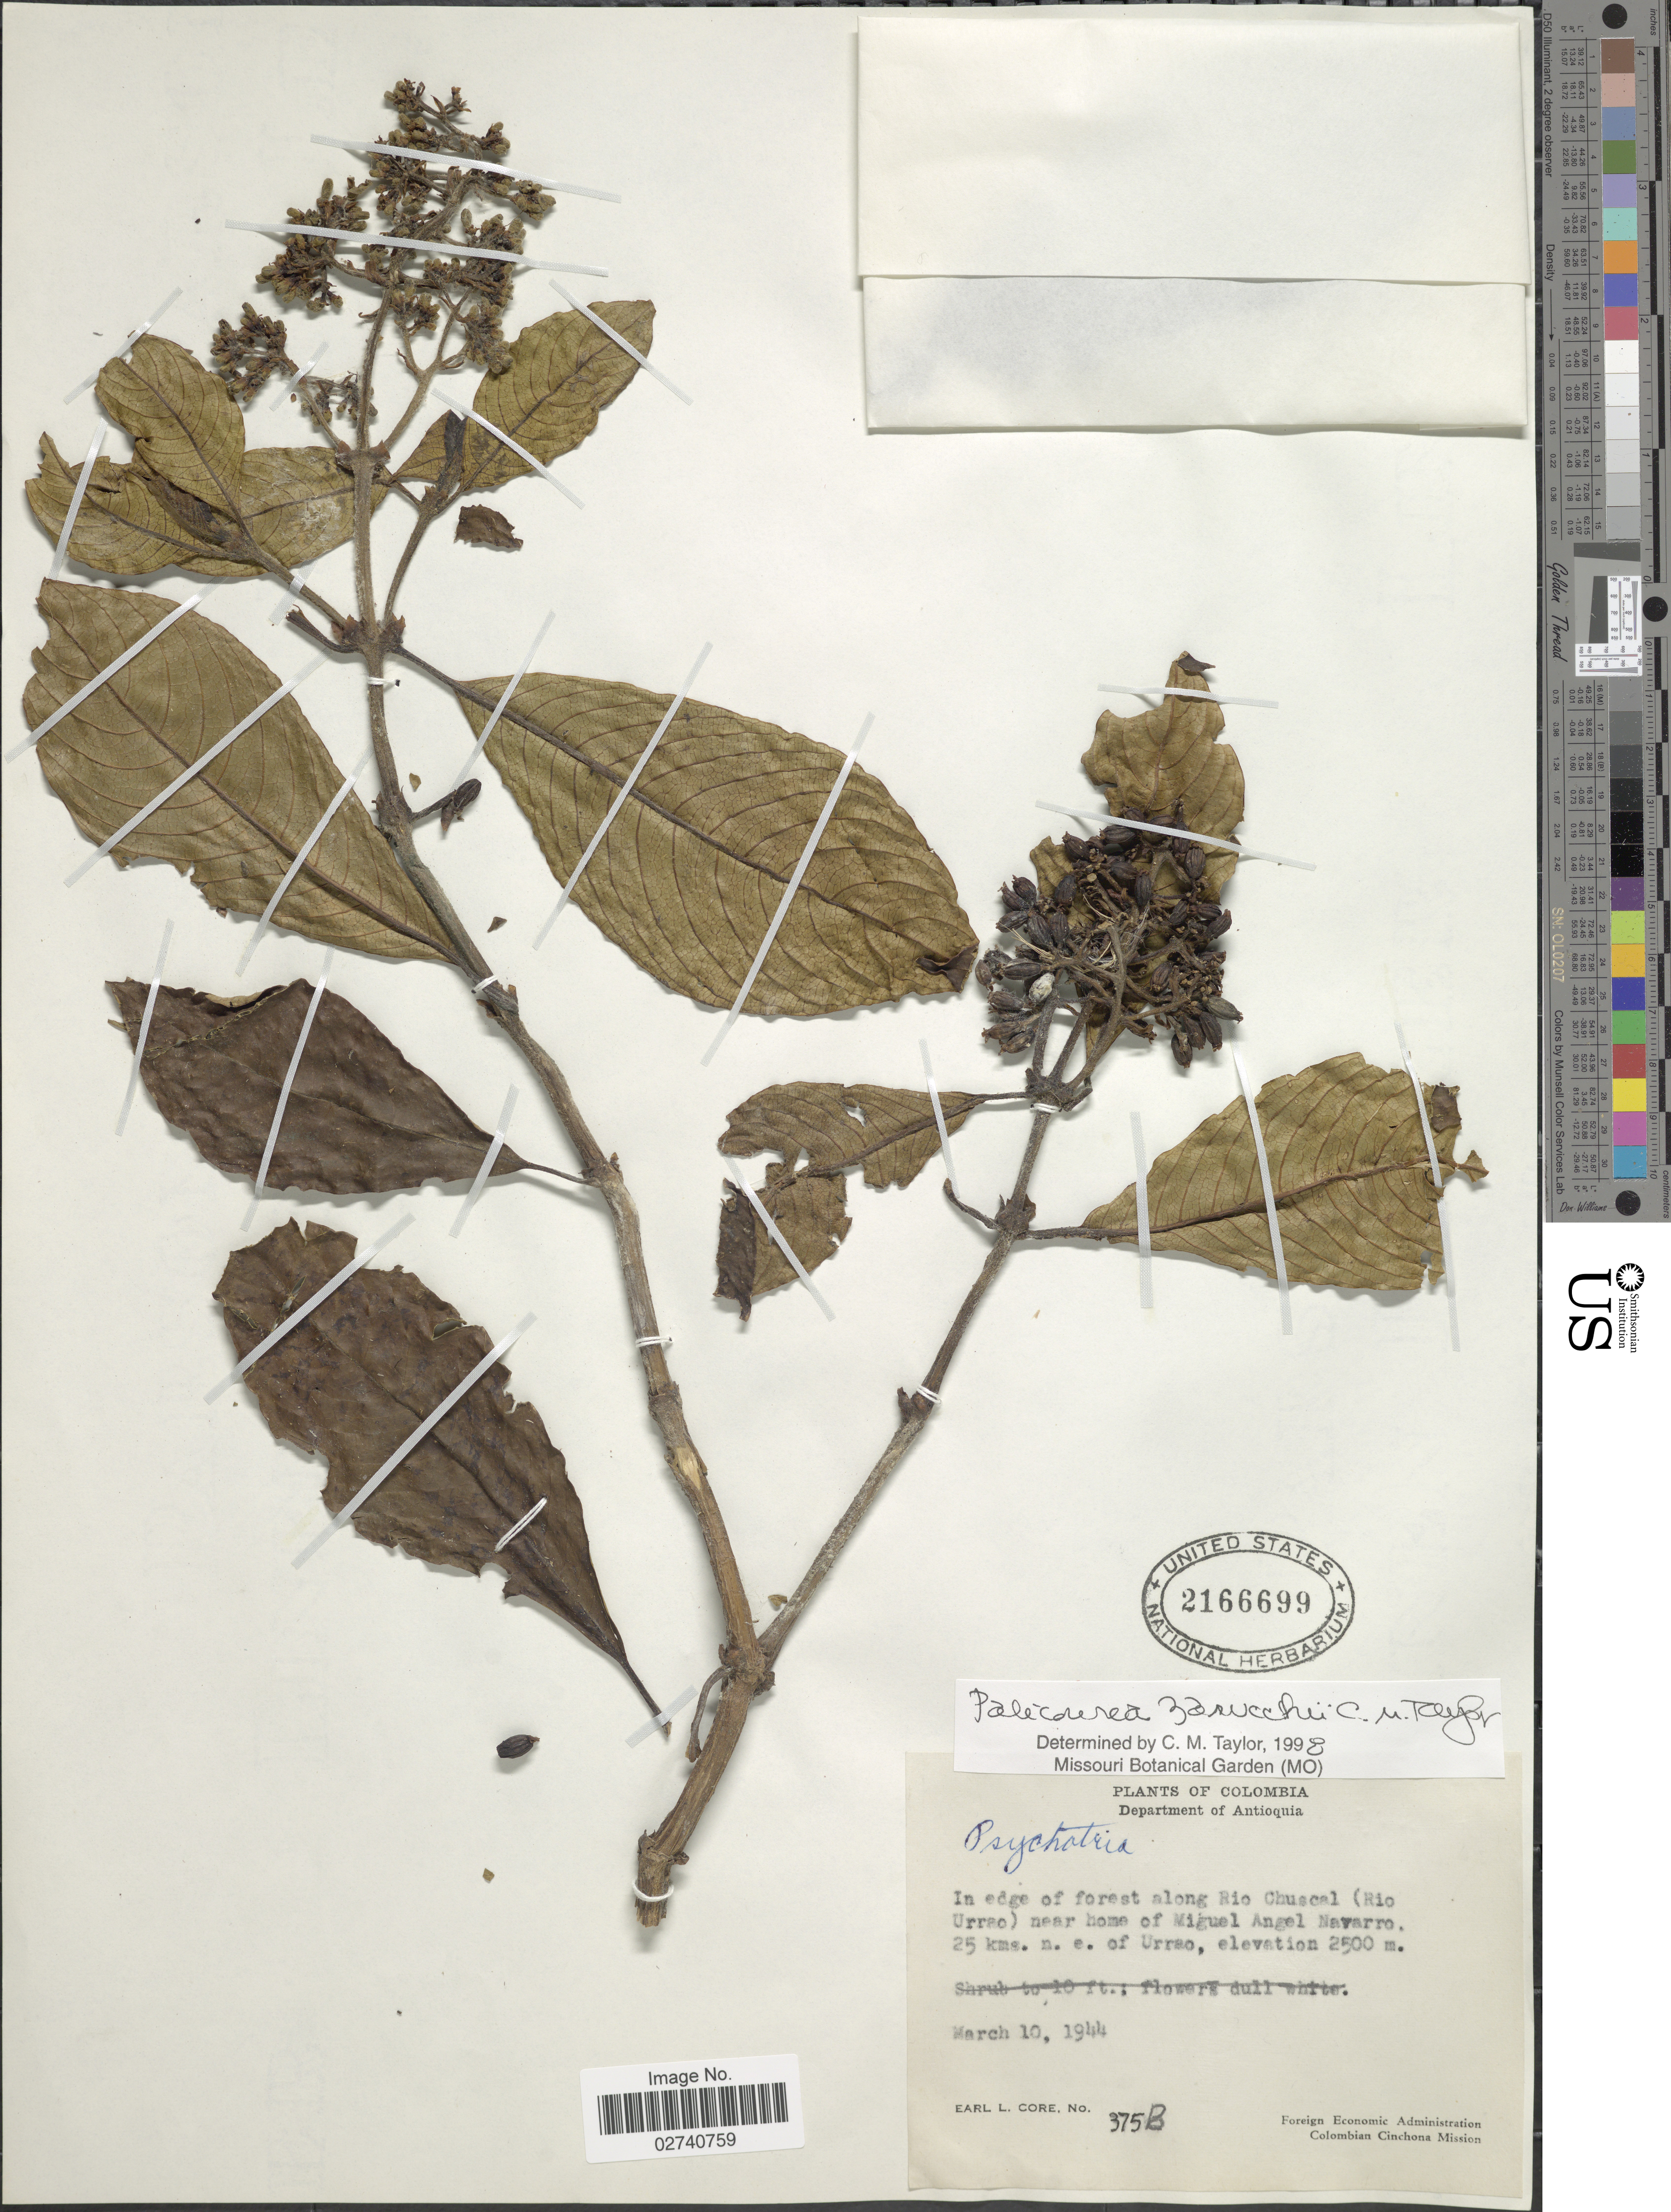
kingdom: Plantae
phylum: Tracheophyta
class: Magnoliopsida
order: Gentianales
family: Rubiaceae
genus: Palicourea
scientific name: Palicourea zarucchii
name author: C.M. Taylor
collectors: E. L. Core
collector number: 375B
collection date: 1944-03-10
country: Colombia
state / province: Antioquia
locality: Along Rio Chuscal (Rio Urrao) near home of Miguel Angel Navarro, 25 kms. n.e. of Urrao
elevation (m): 2500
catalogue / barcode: US 2166699